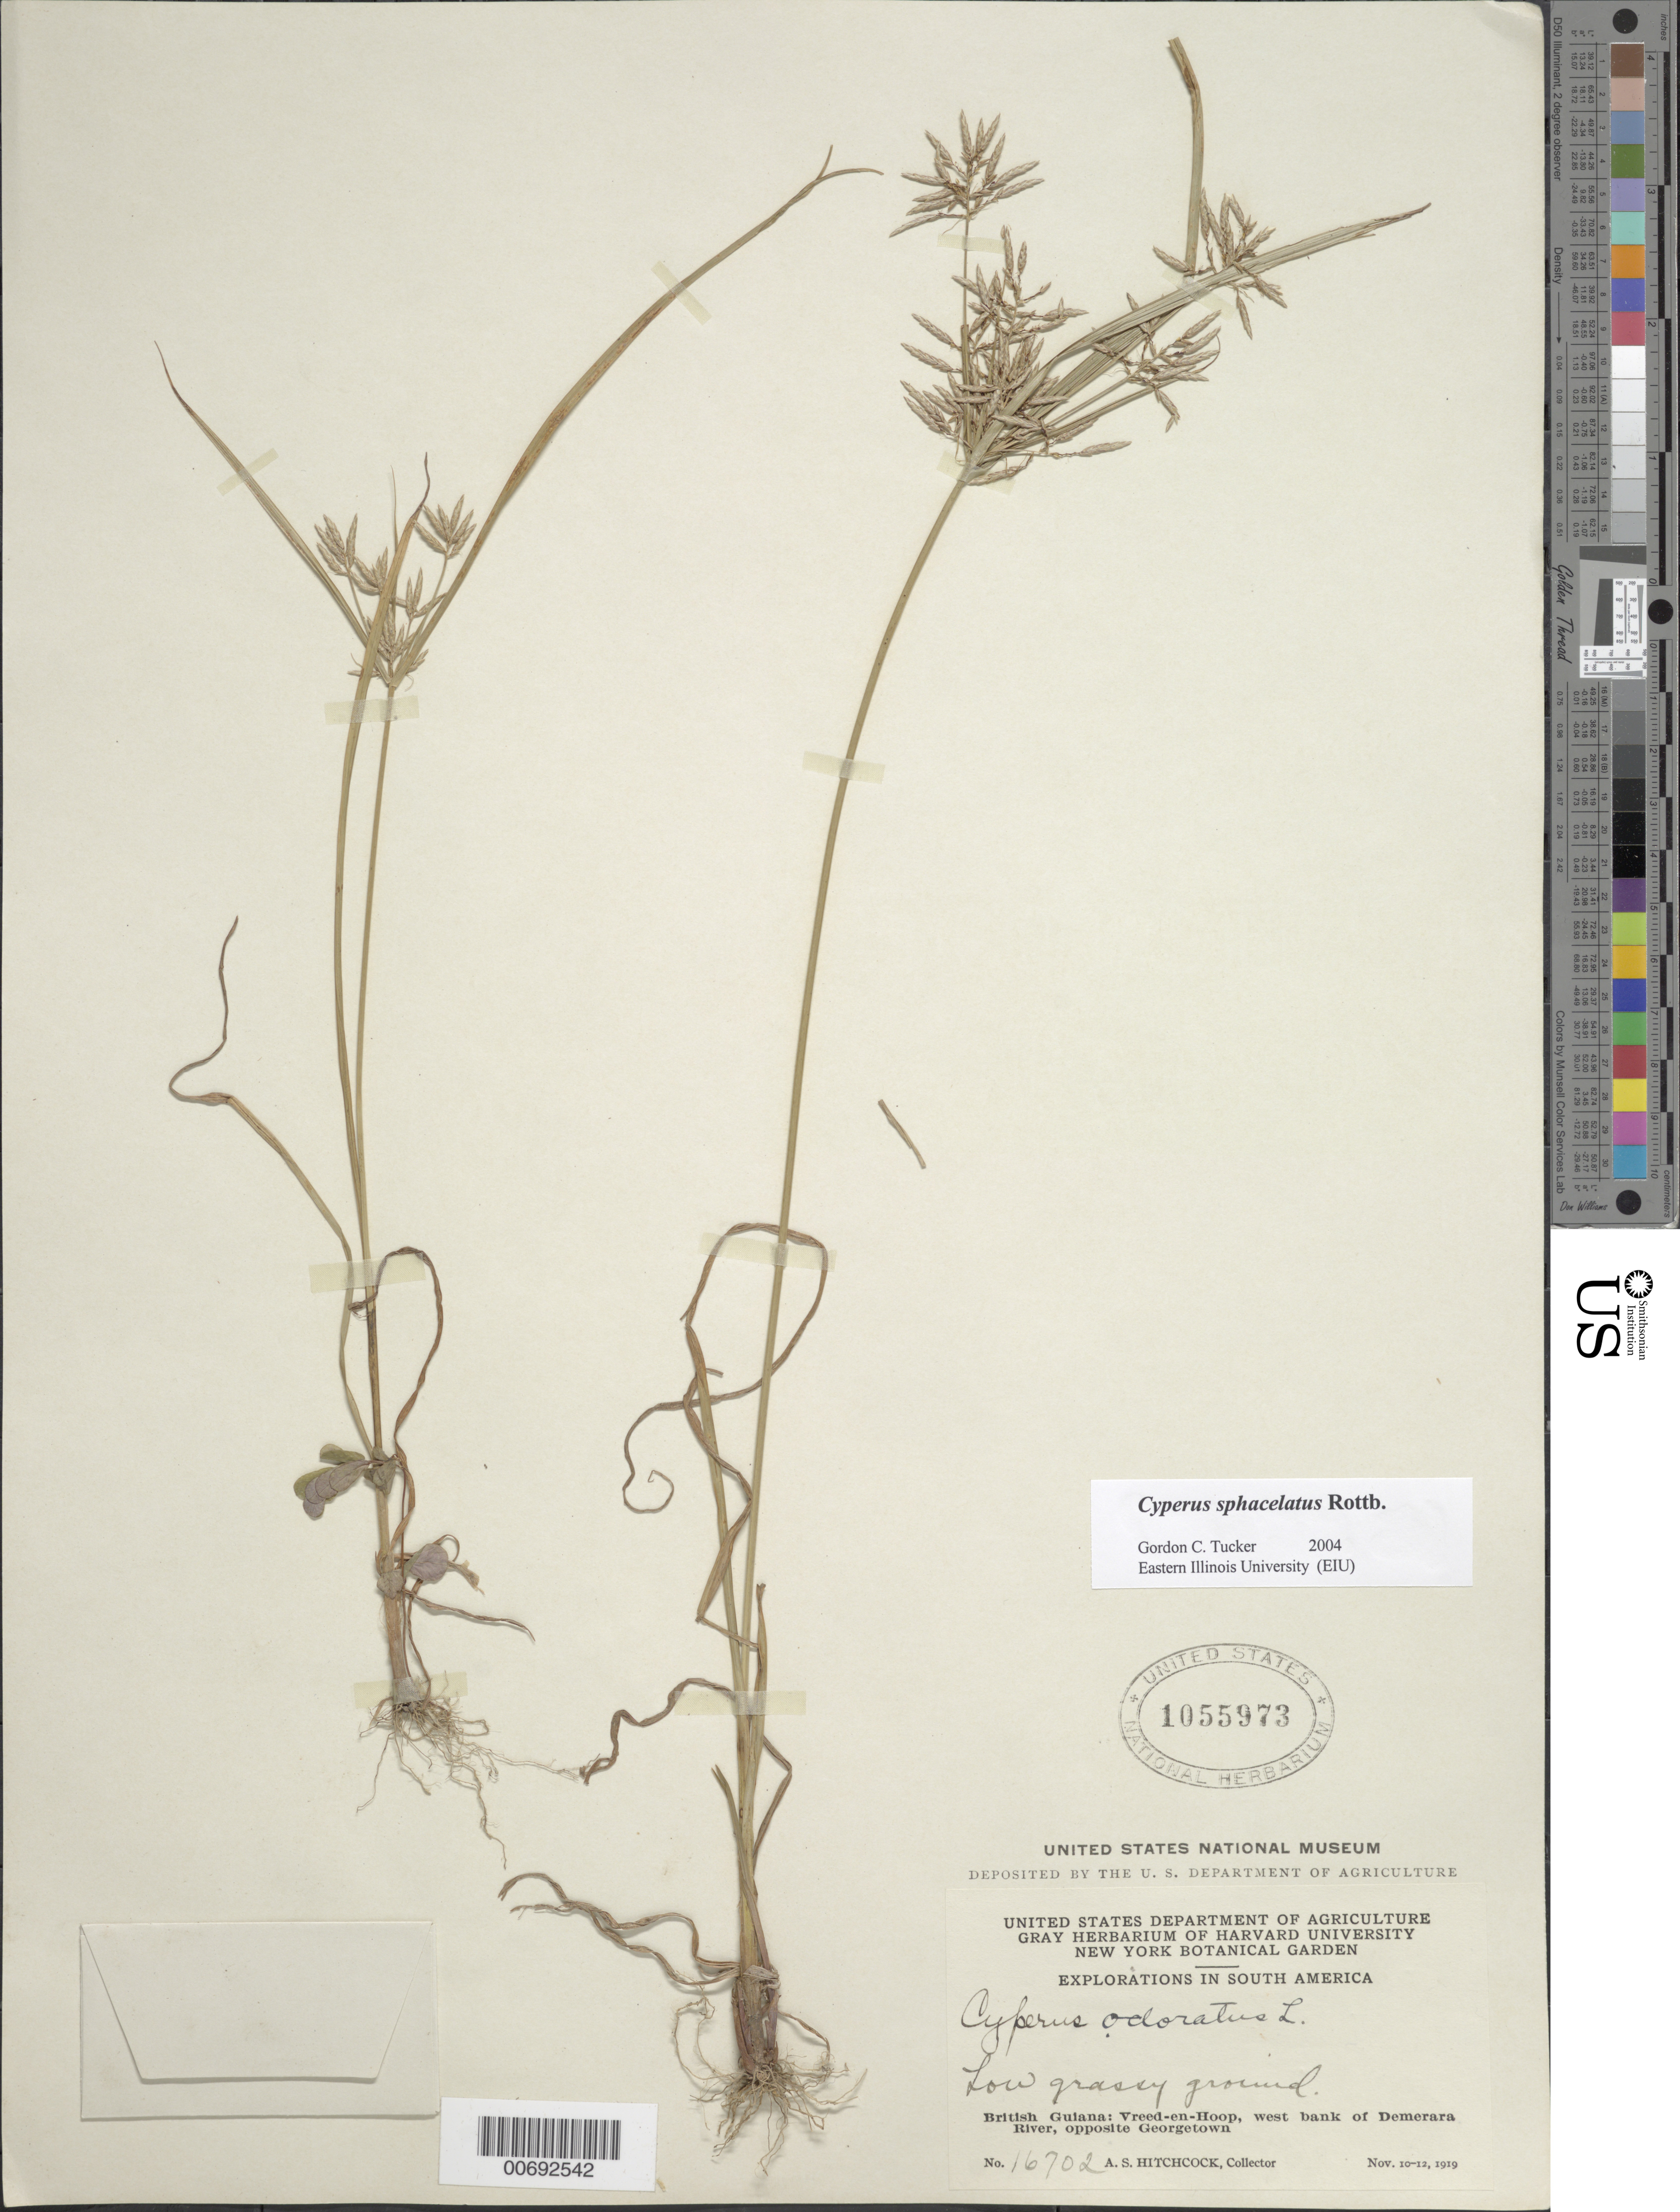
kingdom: Plantae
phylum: Tracheophyta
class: Liliopsida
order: Poales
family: Cyperaceae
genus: Cyperus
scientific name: Cyperus sphacelatus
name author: Rottb.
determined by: Tucker, G. C.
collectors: A. S. Hitchcock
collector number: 16702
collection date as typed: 10-Nov-19 to 12-Nov-19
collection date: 1919-11-10/1919-11-12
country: Guyana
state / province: Essequibo Isl-W. Demerara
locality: Vreed-en-Hoop, W bank of Demerara R., opposite Georgetown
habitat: Low grassy ground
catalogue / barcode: US 1055973